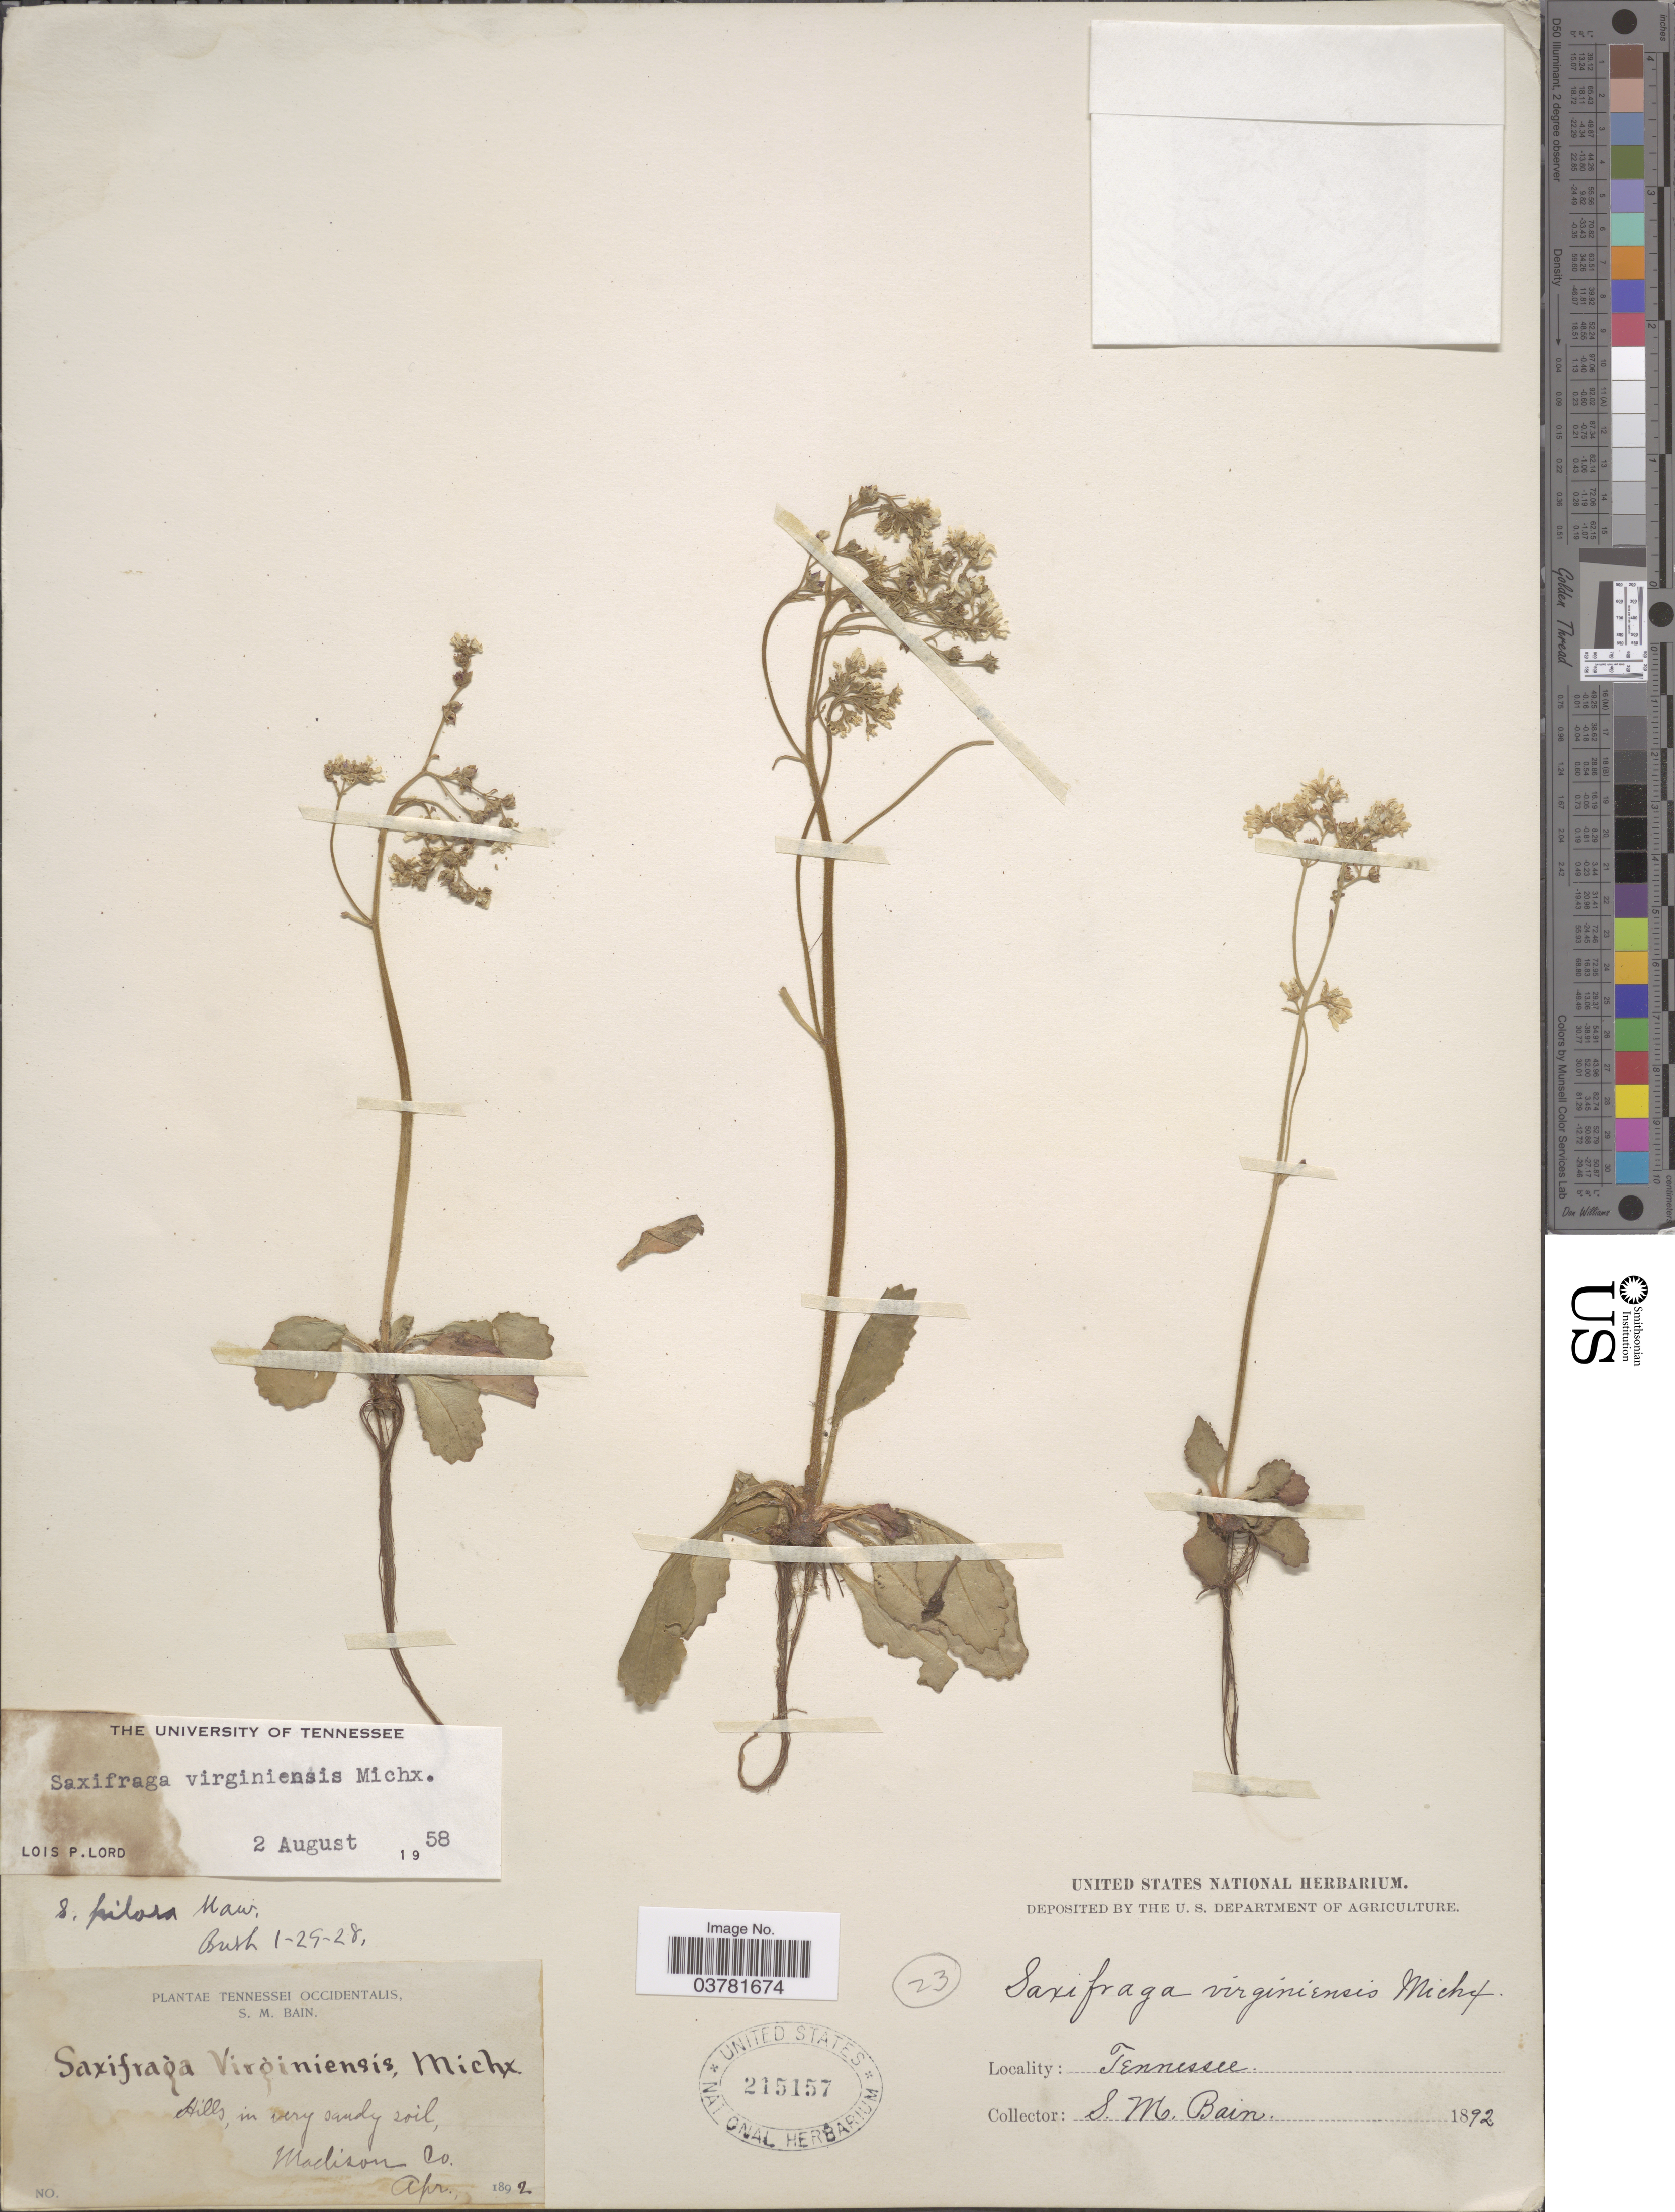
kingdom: Plantae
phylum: Tracheophyta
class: Magnoliopsida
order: Saxifragales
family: Saxifragaceae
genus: Micranthes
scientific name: Micranthes virginiensis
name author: (Michx.) Small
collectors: S. M. Bain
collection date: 1892-04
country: United States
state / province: Tennessee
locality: Tennessei Occidentalis. Madison Co.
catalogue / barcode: US 215157